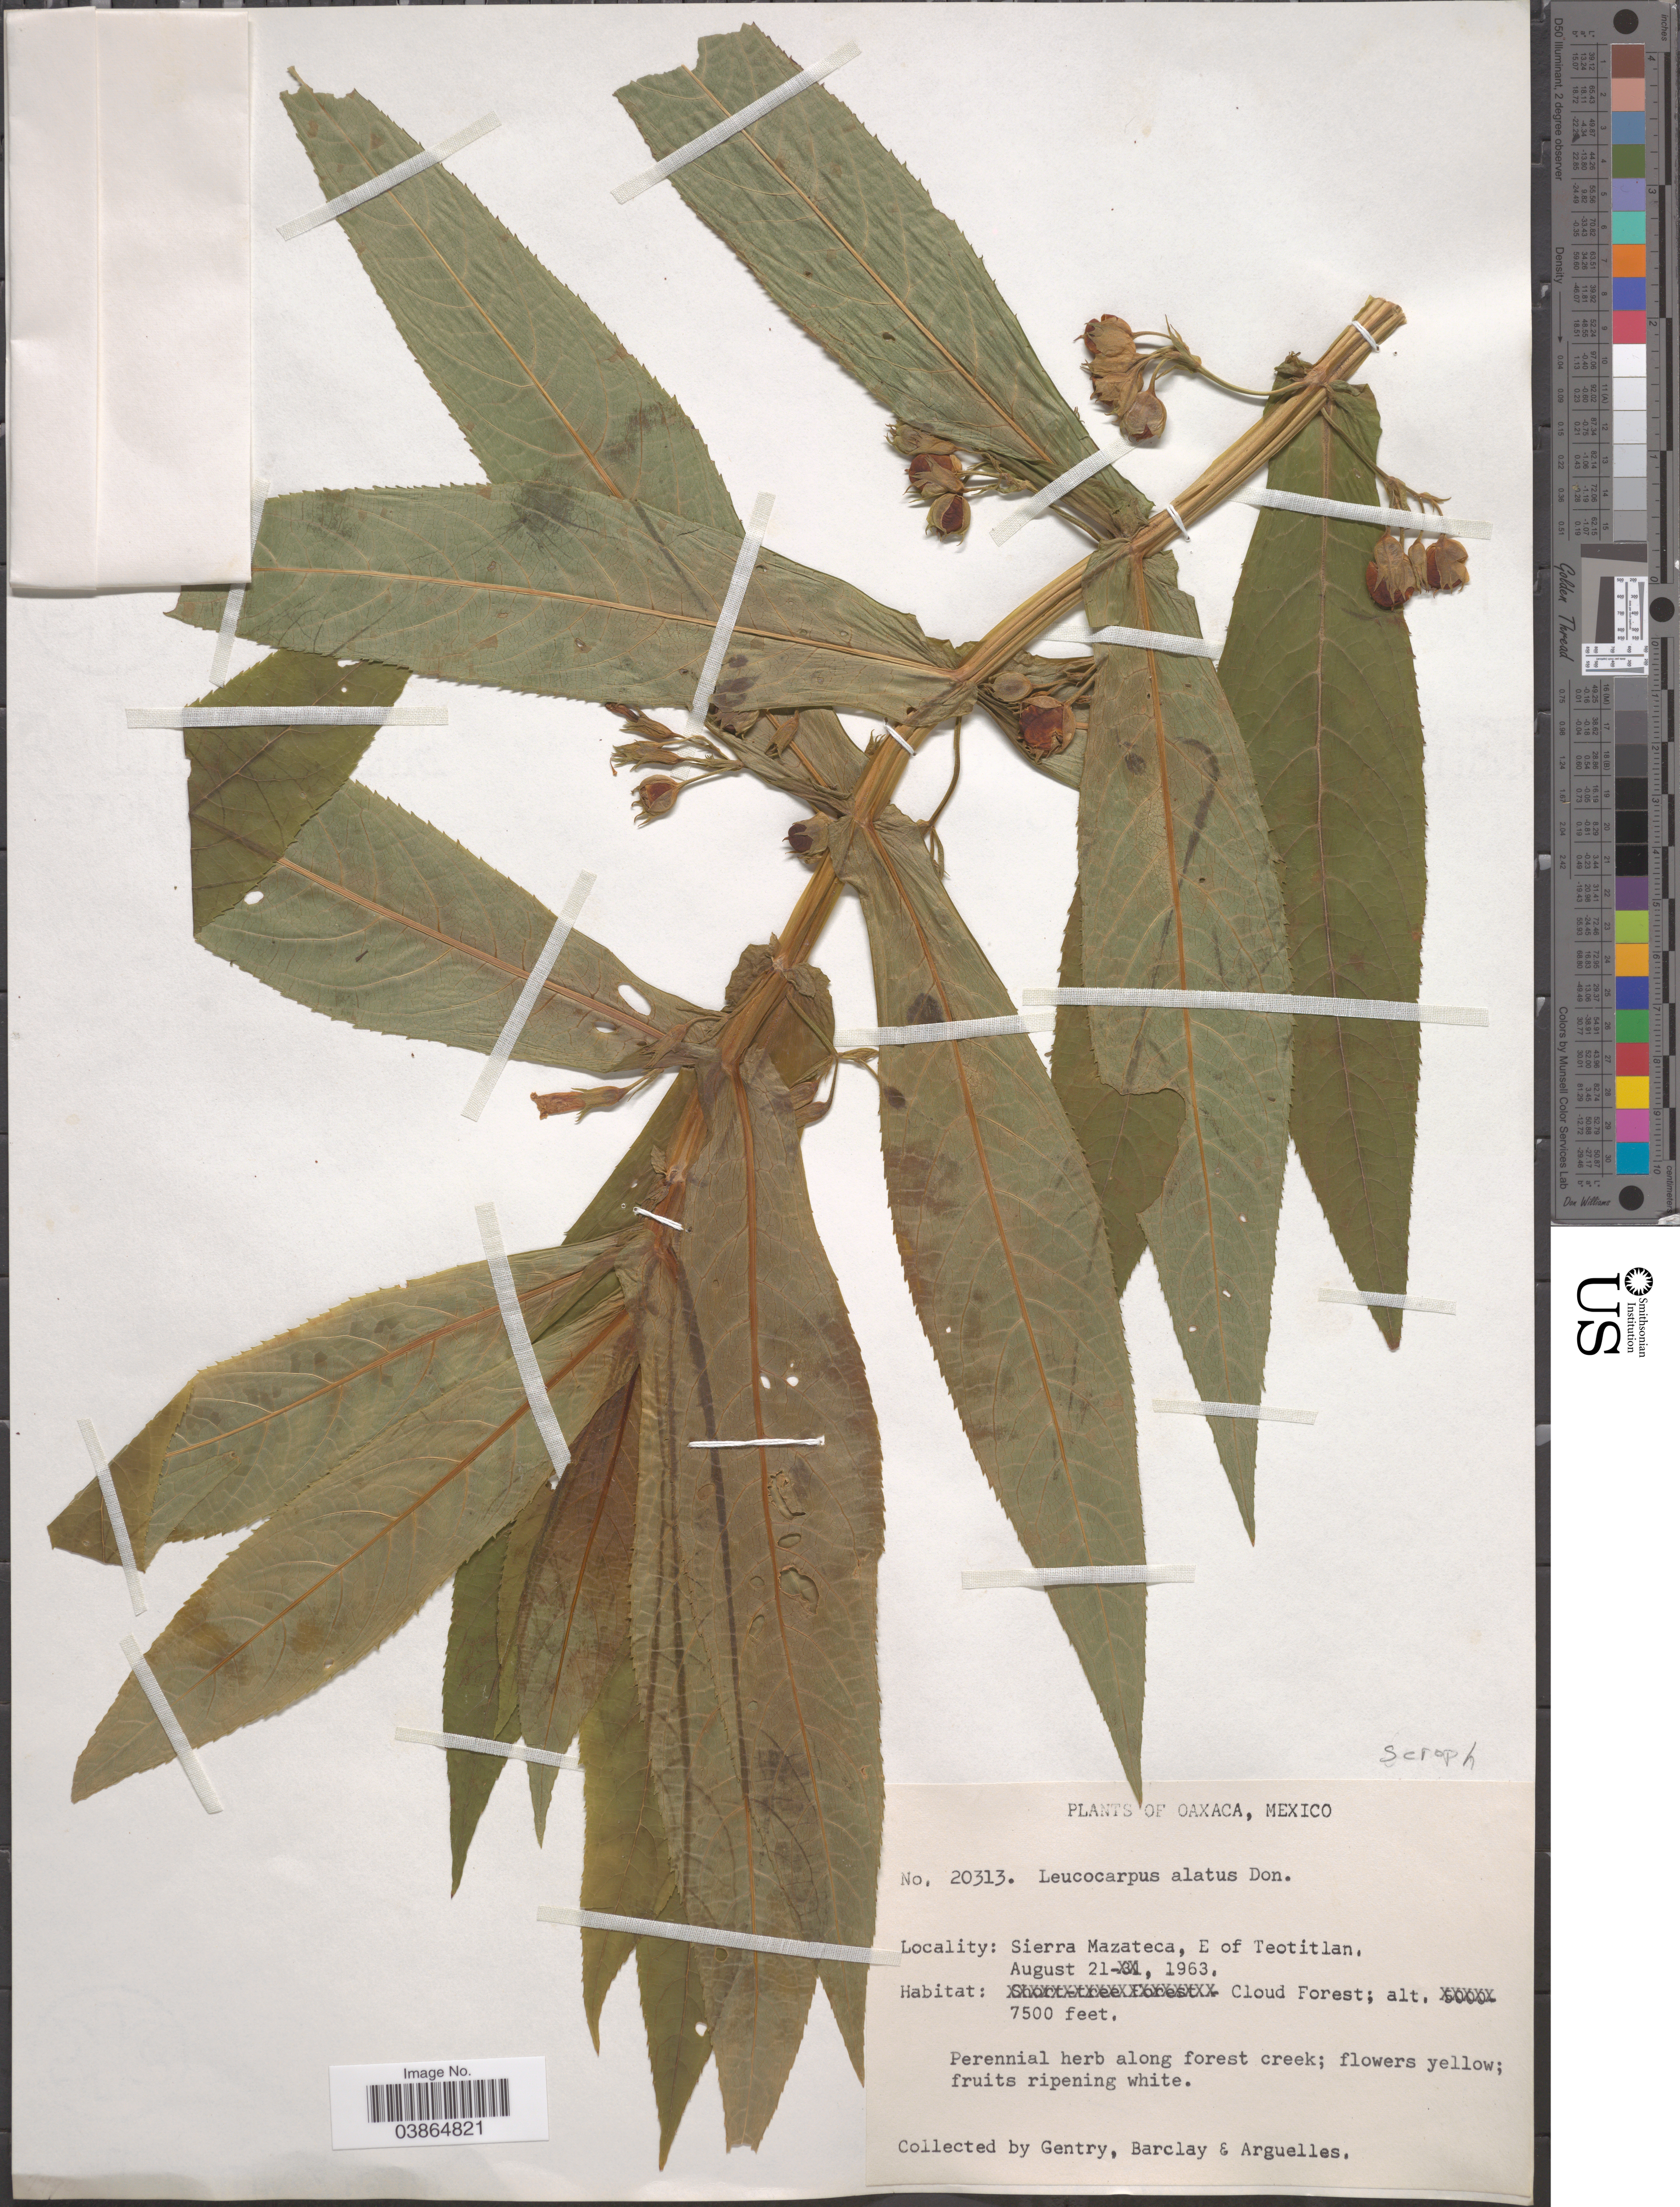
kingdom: Plantae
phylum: Tracheophyta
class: Magnoliopsida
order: Lamiales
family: Phrymaceae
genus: Leucocarpus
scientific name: Leucocarpus alatus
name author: D. Don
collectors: Gentry, --, -- Barclay & Arguelles, --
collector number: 20313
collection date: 1963-08-21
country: Mexico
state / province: Oaxaca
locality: Sierra Mazateca, E of Teotitlan.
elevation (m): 2286